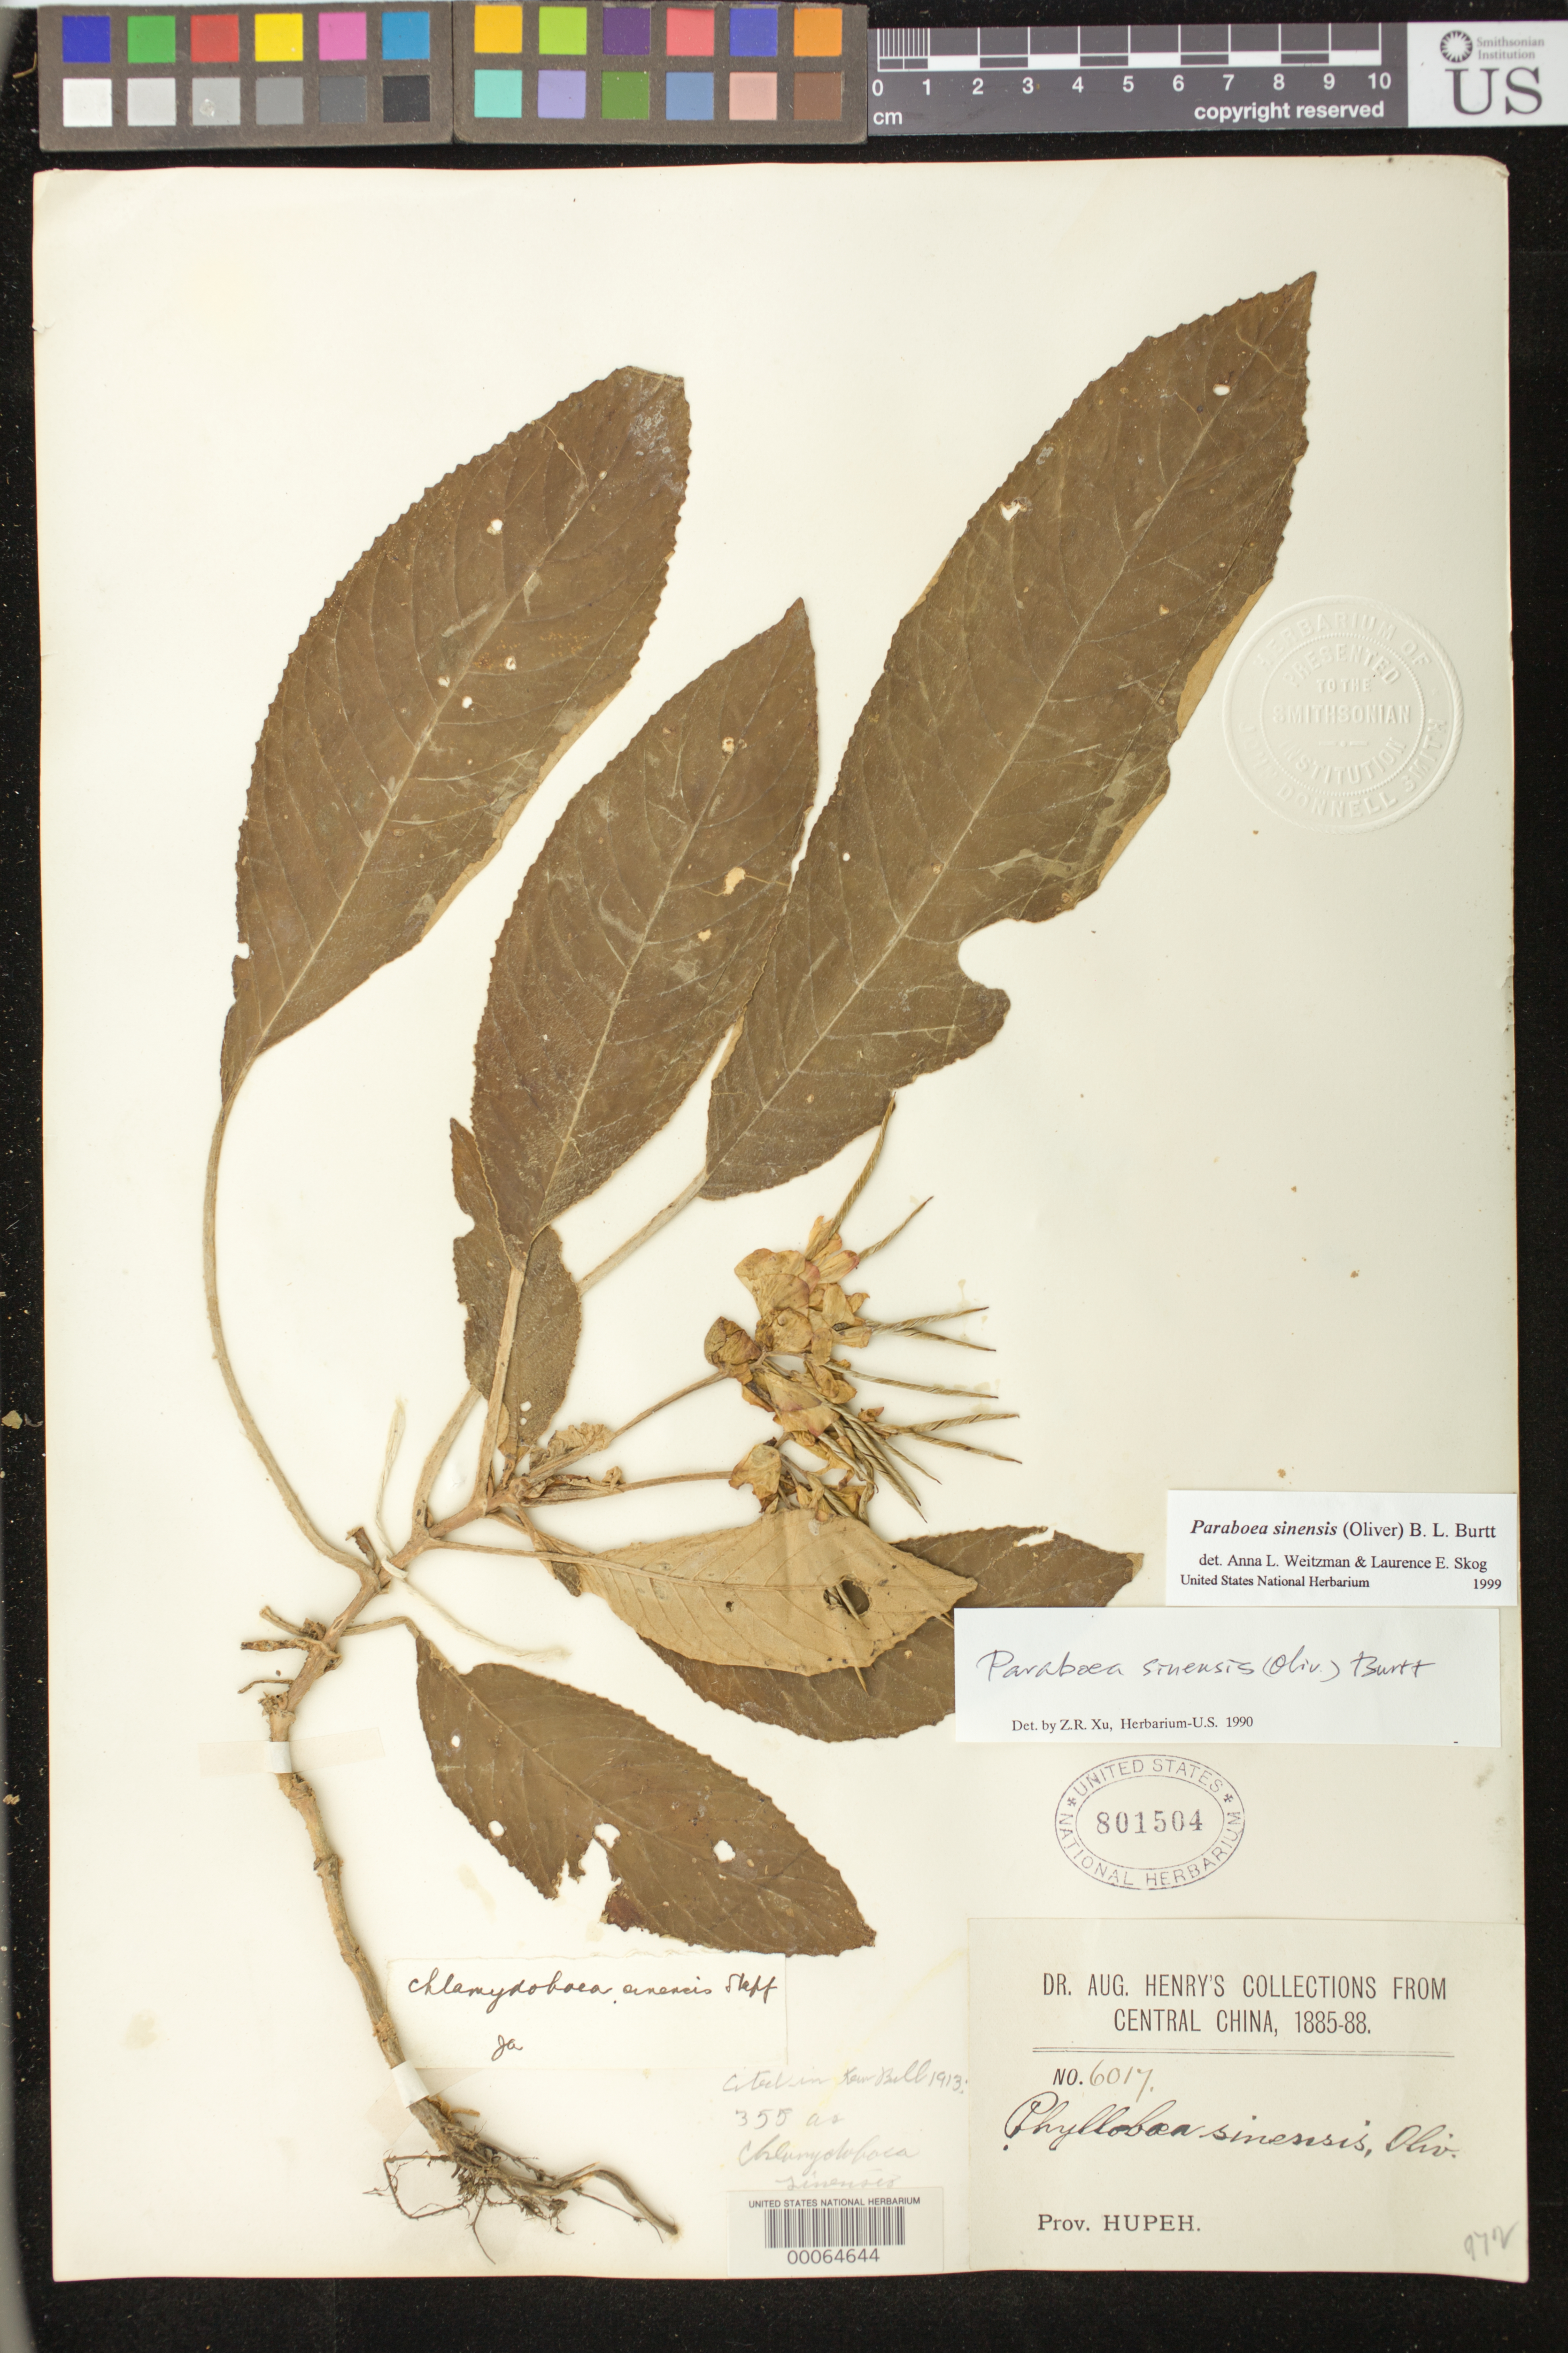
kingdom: Plantae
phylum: Tracheophyta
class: Magnoliopsida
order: Lamiales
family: Gesneriaceae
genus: Paraboea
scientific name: Paraboea rufescens var. umbellata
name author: (Drake) K.Y. Pan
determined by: Xu, Z. R.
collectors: A. Henry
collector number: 6017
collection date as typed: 1885-1888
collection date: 1885/1888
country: China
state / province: Hubei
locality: Hupeh province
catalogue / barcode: US 801504